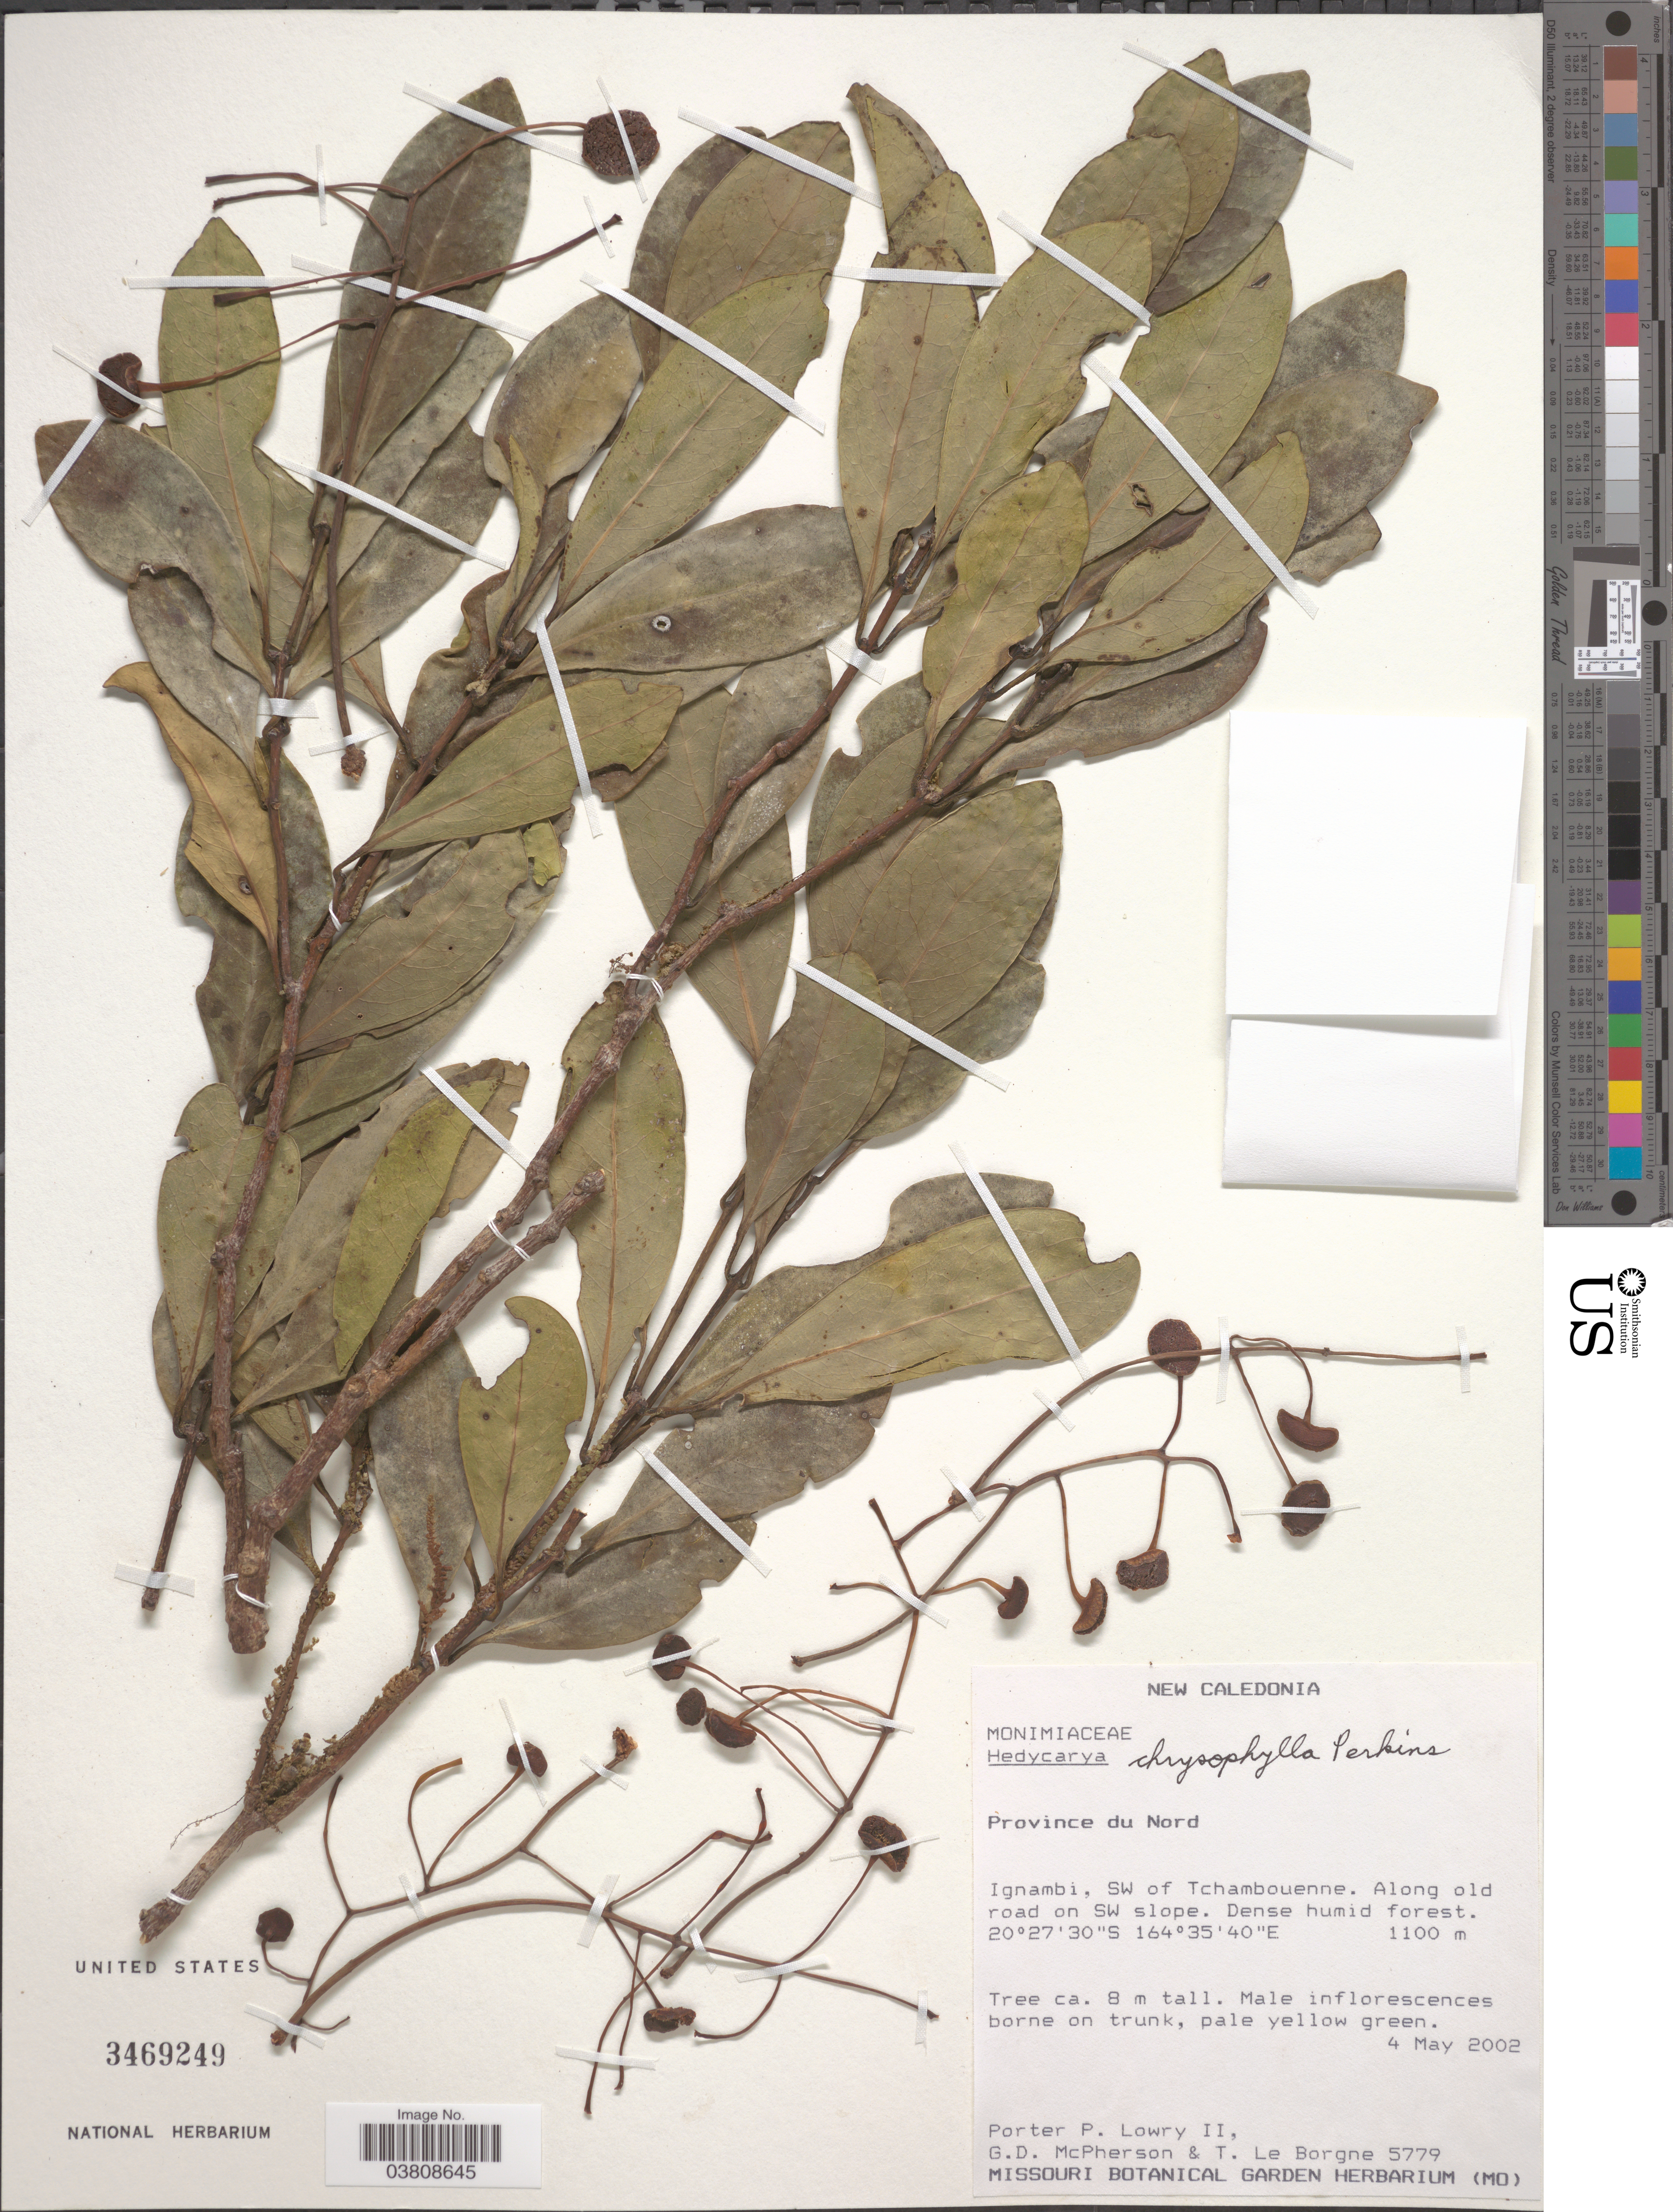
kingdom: Plantae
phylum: Tracheophyta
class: Magnoliopsida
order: Laurales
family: Monimiaceae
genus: Hedycarya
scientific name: Hedycarya chrysophylla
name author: G. Perkins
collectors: P. P. Lowry, G. McPherson & T. Le Borgne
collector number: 5779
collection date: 2002-05-04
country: New Caledonia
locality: Province du Nord. Ignambi, SW of Tchambouenne.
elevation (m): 1100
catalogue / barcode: US 2469249